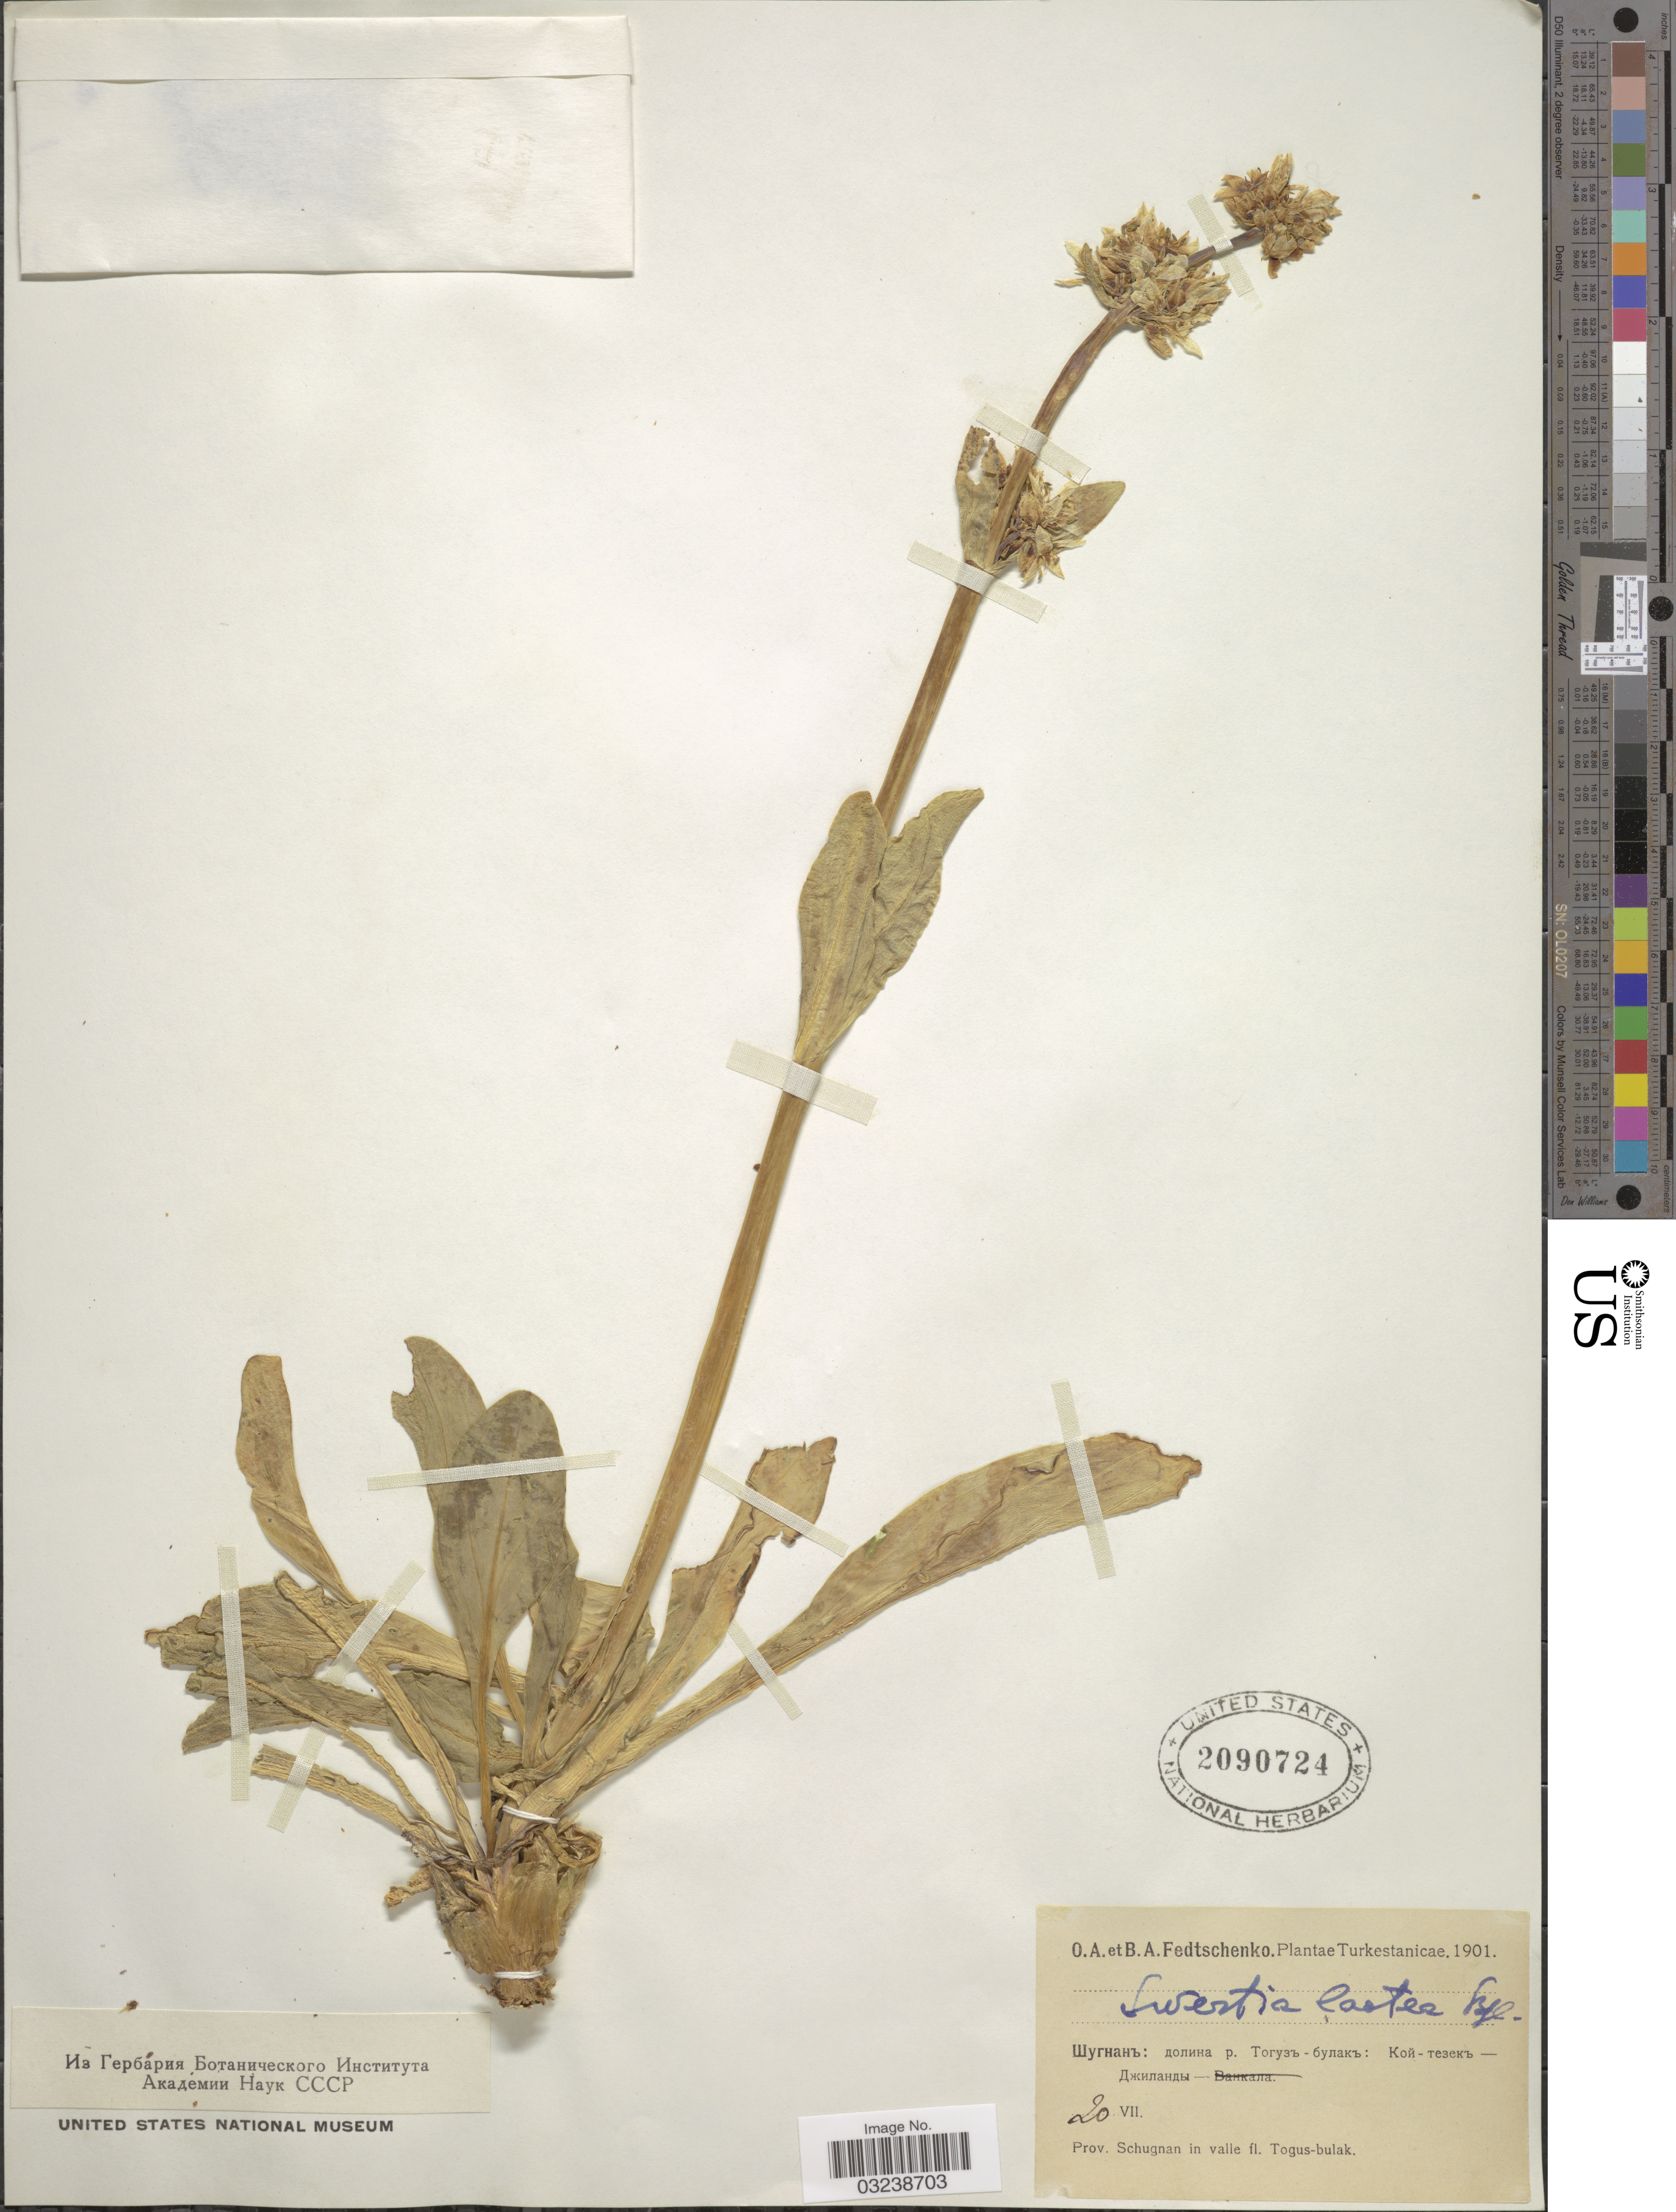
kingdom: Plantae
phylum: Tracheophyta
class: Magnoliopsida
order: Gentianales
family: Gentianaceae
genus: Swertia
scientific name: Swertia lactea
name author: Bunge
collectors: O. A. Fedtschenko & B. A. Fedtschenko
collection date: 1901-07-20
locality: Turkestanicae. Prov. Schugnan in valle fl. Togus-bulak.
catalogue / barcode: US 2090724